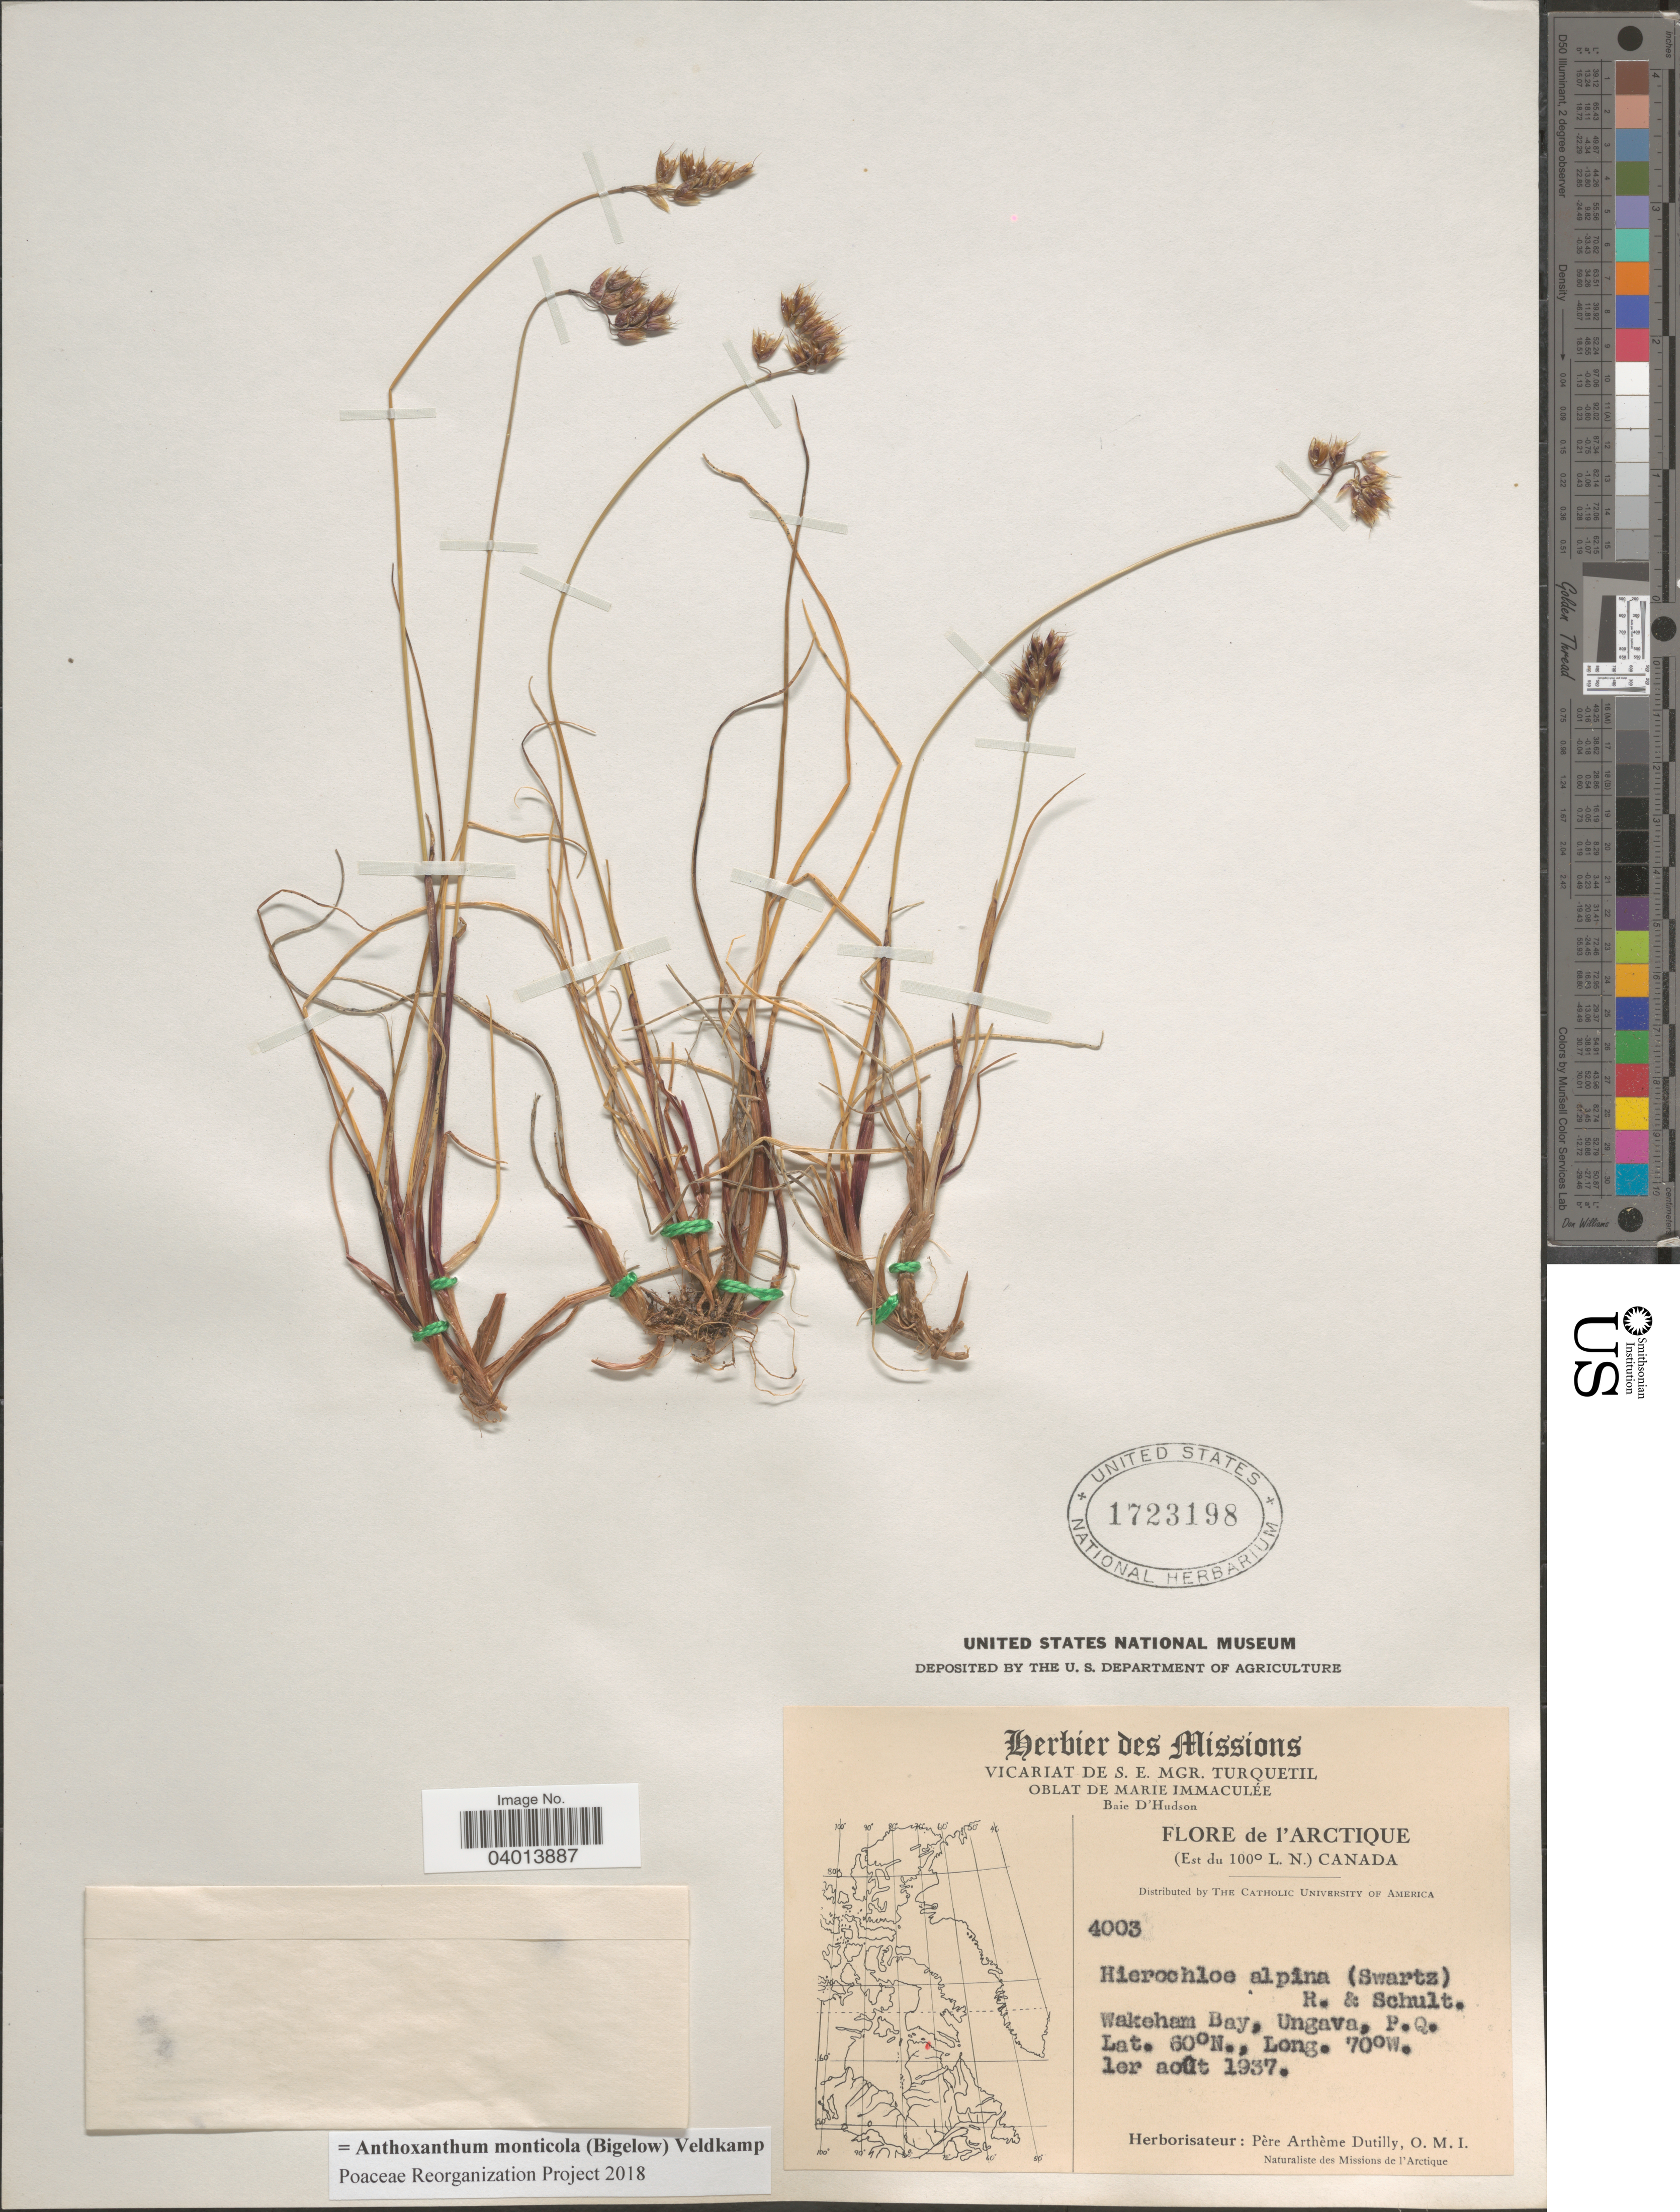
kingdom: Plantae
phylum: Tracheophyta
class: Liliopsida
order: Poales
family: Poaceae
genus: Anthoxanthum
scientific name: Anthoxanthum monticola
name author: (Bigelow) Veldkamp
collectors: ex Herb. Pêre Arthême Dutilly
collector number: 4003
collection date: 1937-08-01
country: Canada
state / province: Quebec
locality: L'Arctique. Wakeham Bay, Ungava, P.Q.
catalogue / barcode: US 1723198